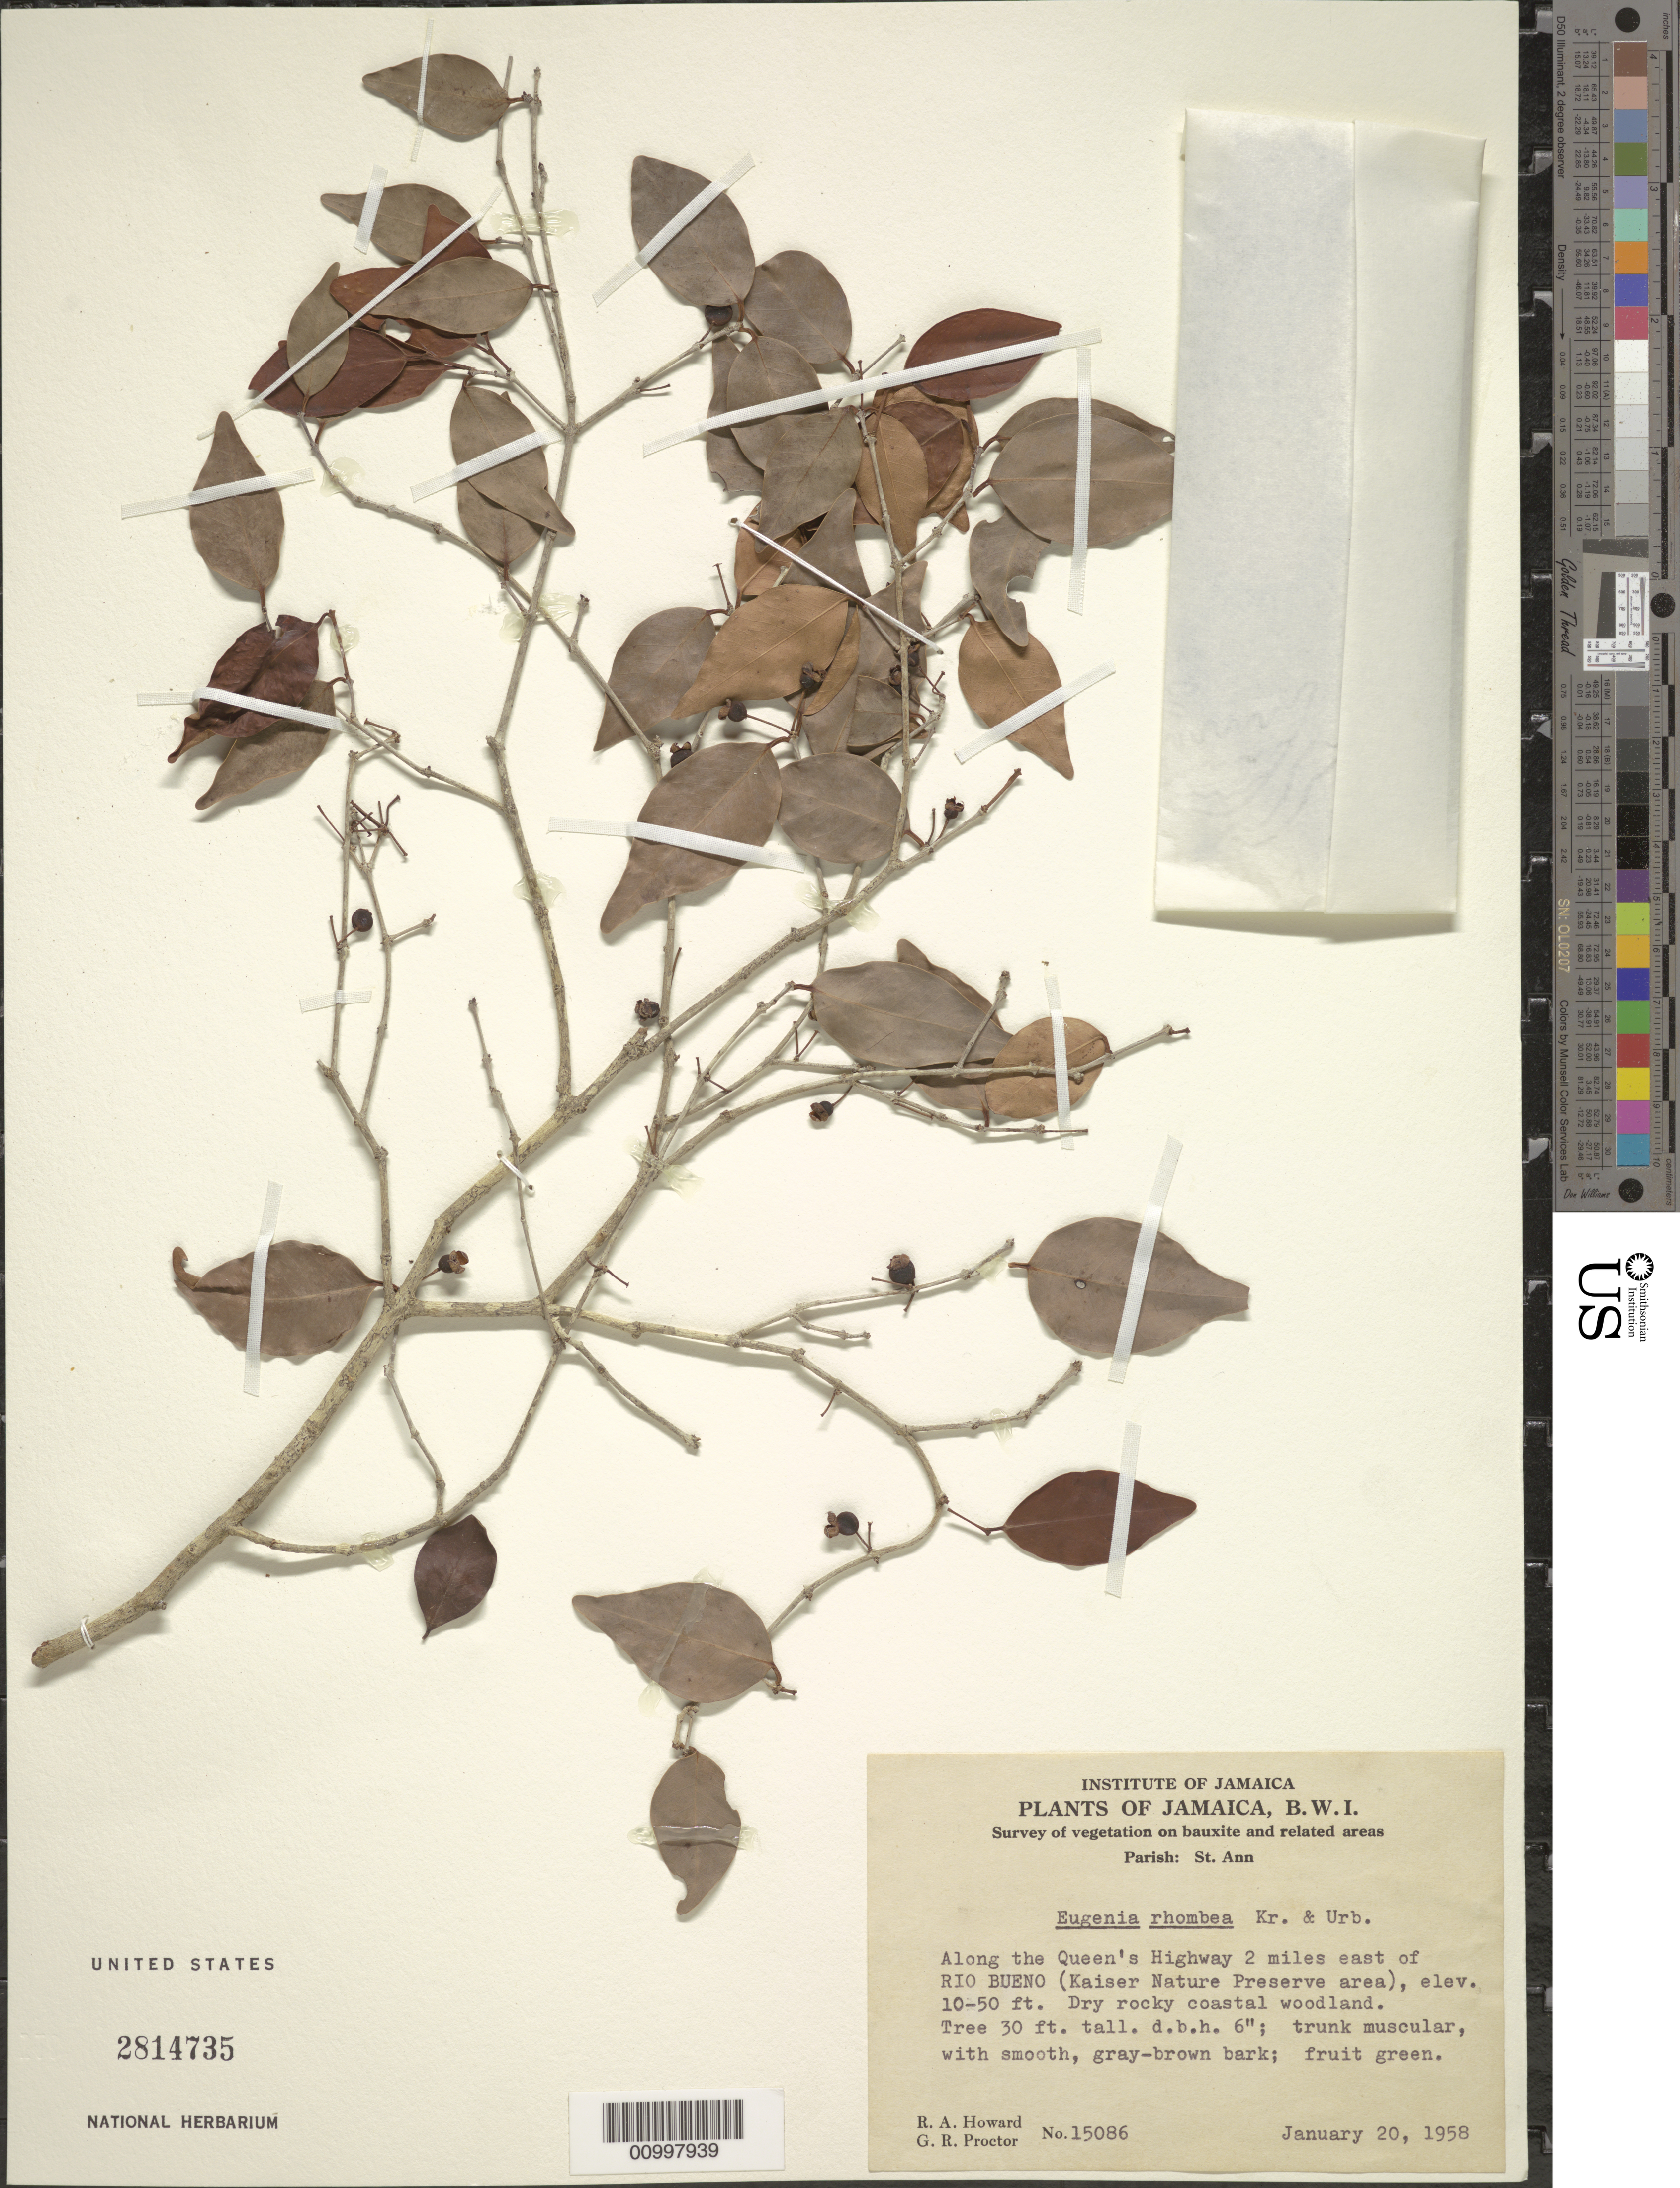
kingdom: Plantae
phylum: Tracheophyta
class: Magnoliopsida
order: Myrtales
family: Myrtaceae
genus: Eugenia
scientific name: Eugenia rhombea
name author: (O. Berg) Krug & Urb.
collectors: R. A. Howard & G. R. Proctor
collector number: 15086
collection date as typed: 20 Jan 1958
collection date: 1958-01-20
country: Jamaica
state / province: Saint Ann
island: Jamaica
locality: Along Queen's Highway 2 miles east of Rio Bueno (Kaiser Nature Preserve area)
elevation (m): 3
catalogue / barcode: US 2814735